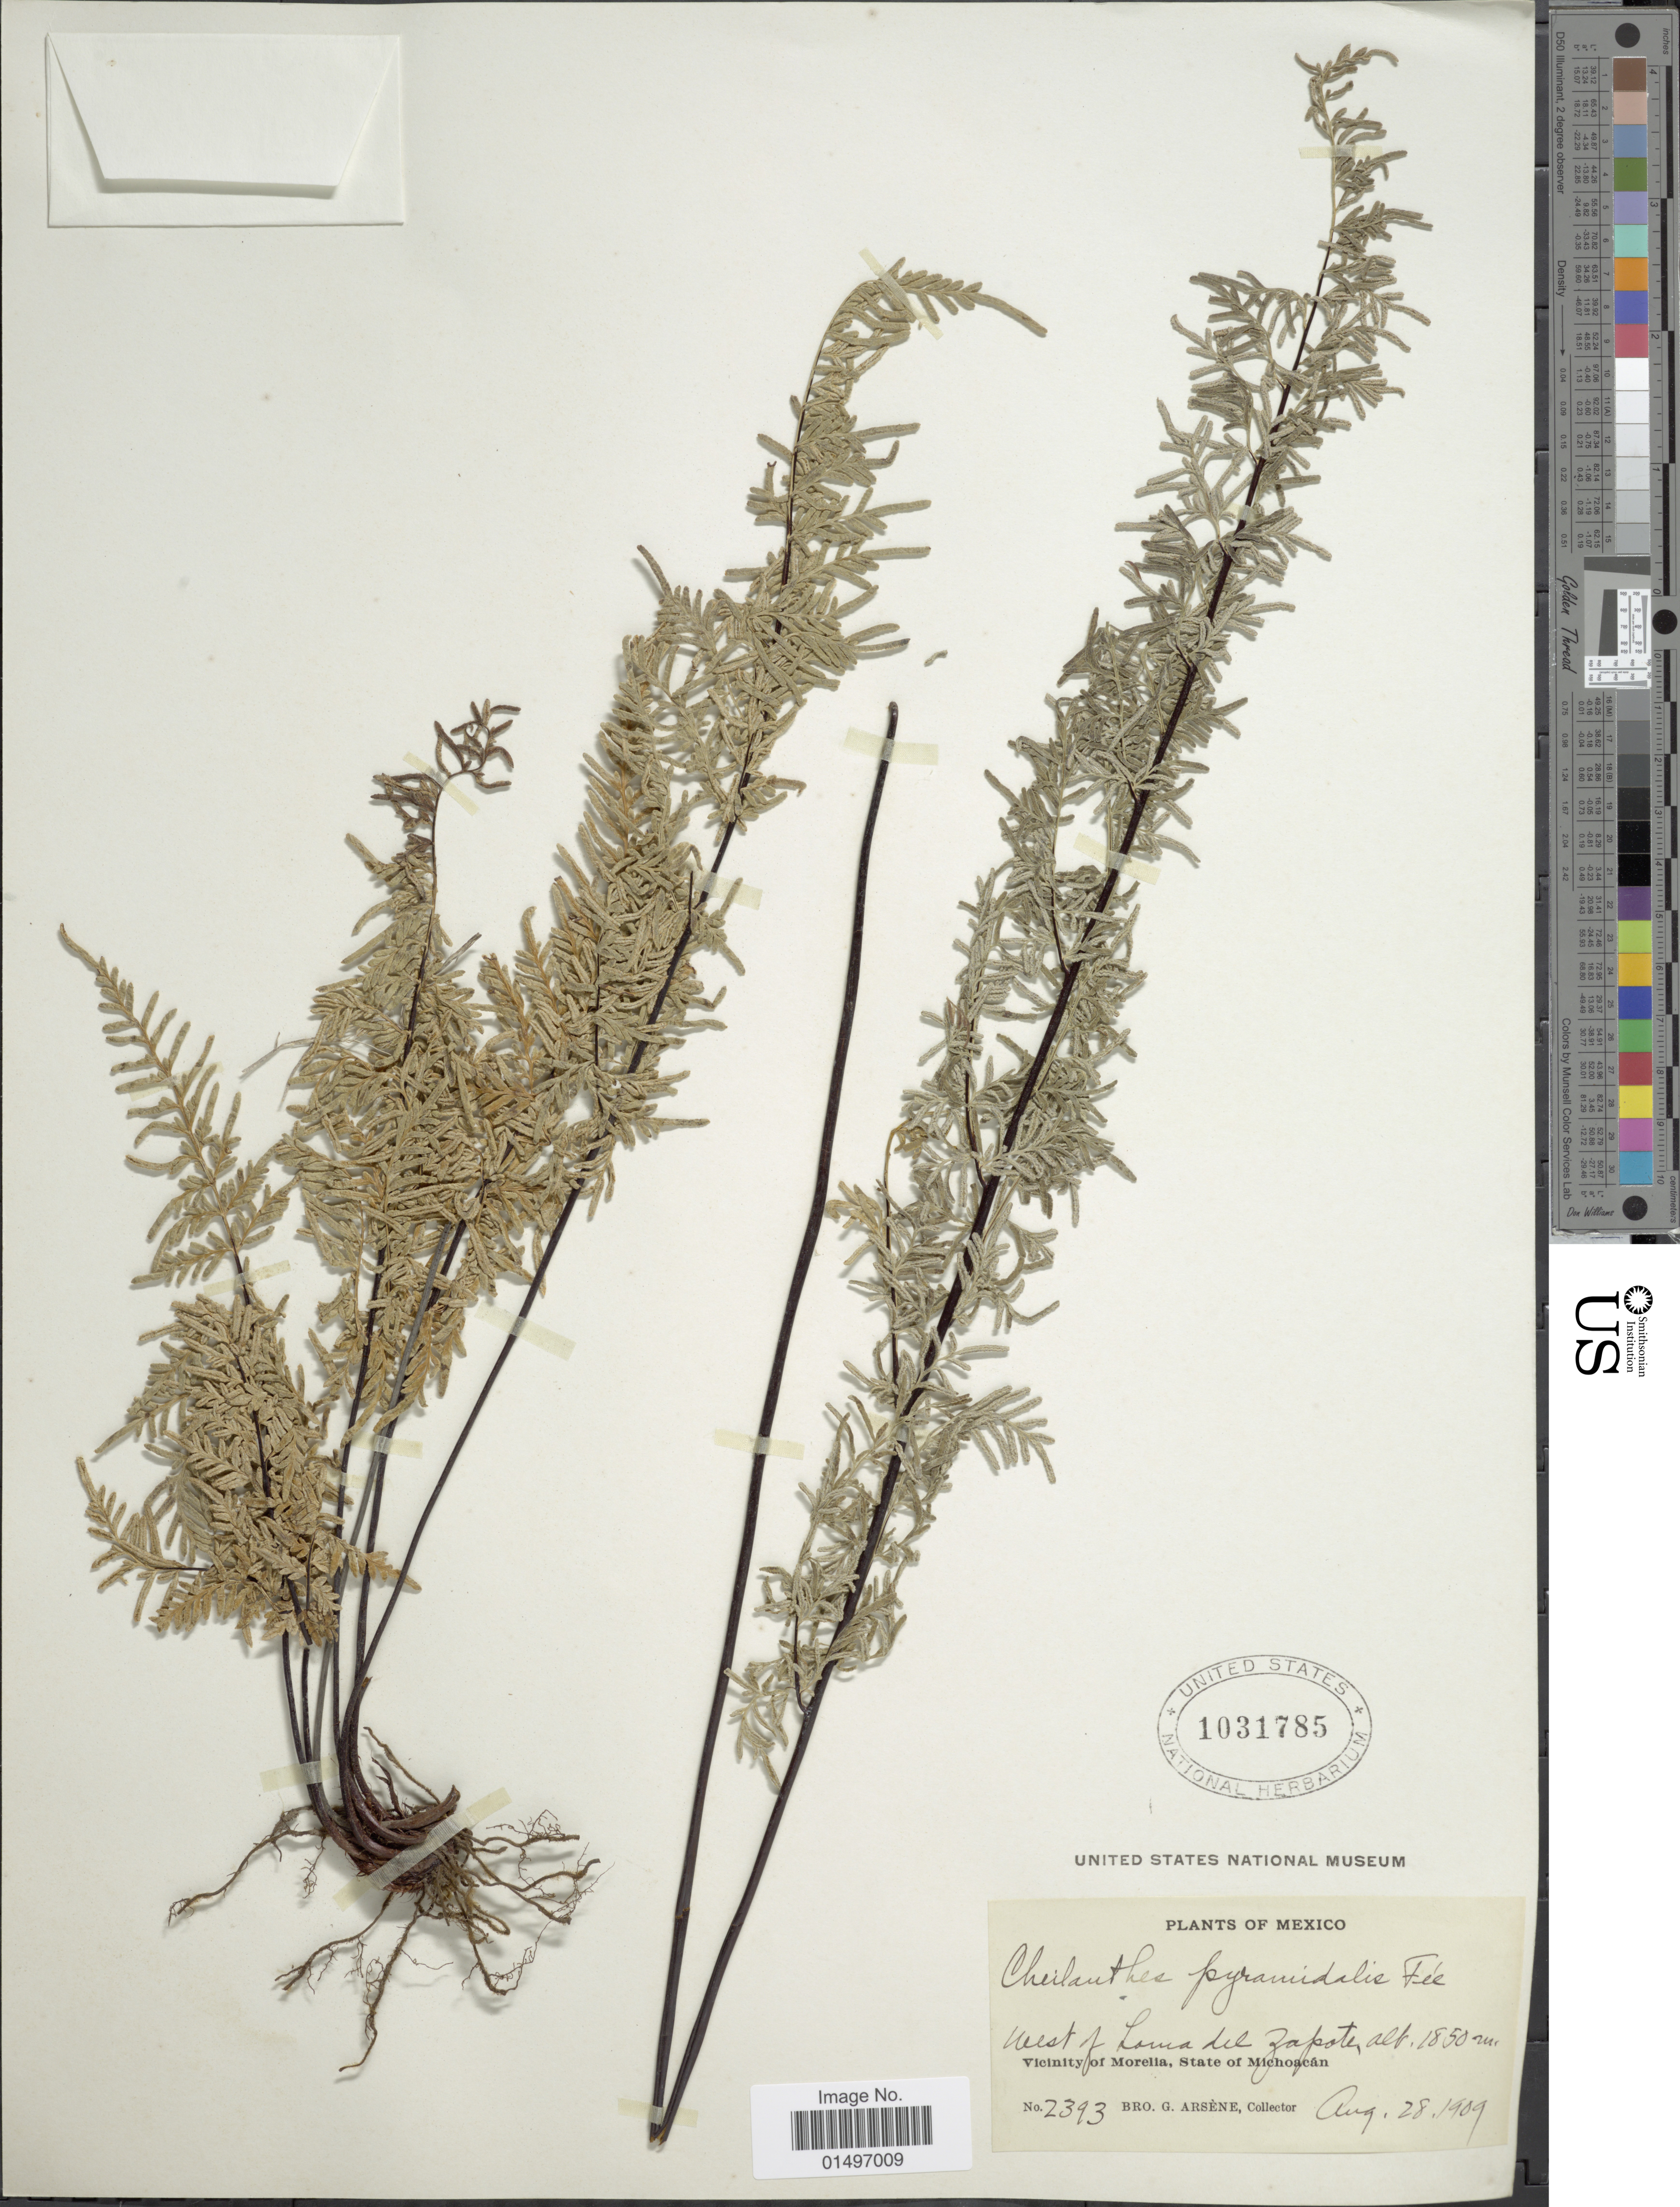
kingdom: Plantae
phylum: Tracheophyta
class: Polypodiopsida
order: Polypodiales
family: Pteridaceae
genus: Gaga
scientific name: Gaga hirsuta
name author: (Link) Fay W. Li & Windham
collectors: Bro. G. Arsène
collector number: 2393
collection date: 1909-08-28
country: Mexico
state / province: Michoacán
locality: Vicinity of Morelia, west of Loma del Zapote.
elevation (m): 1850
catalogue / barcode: US 1031785